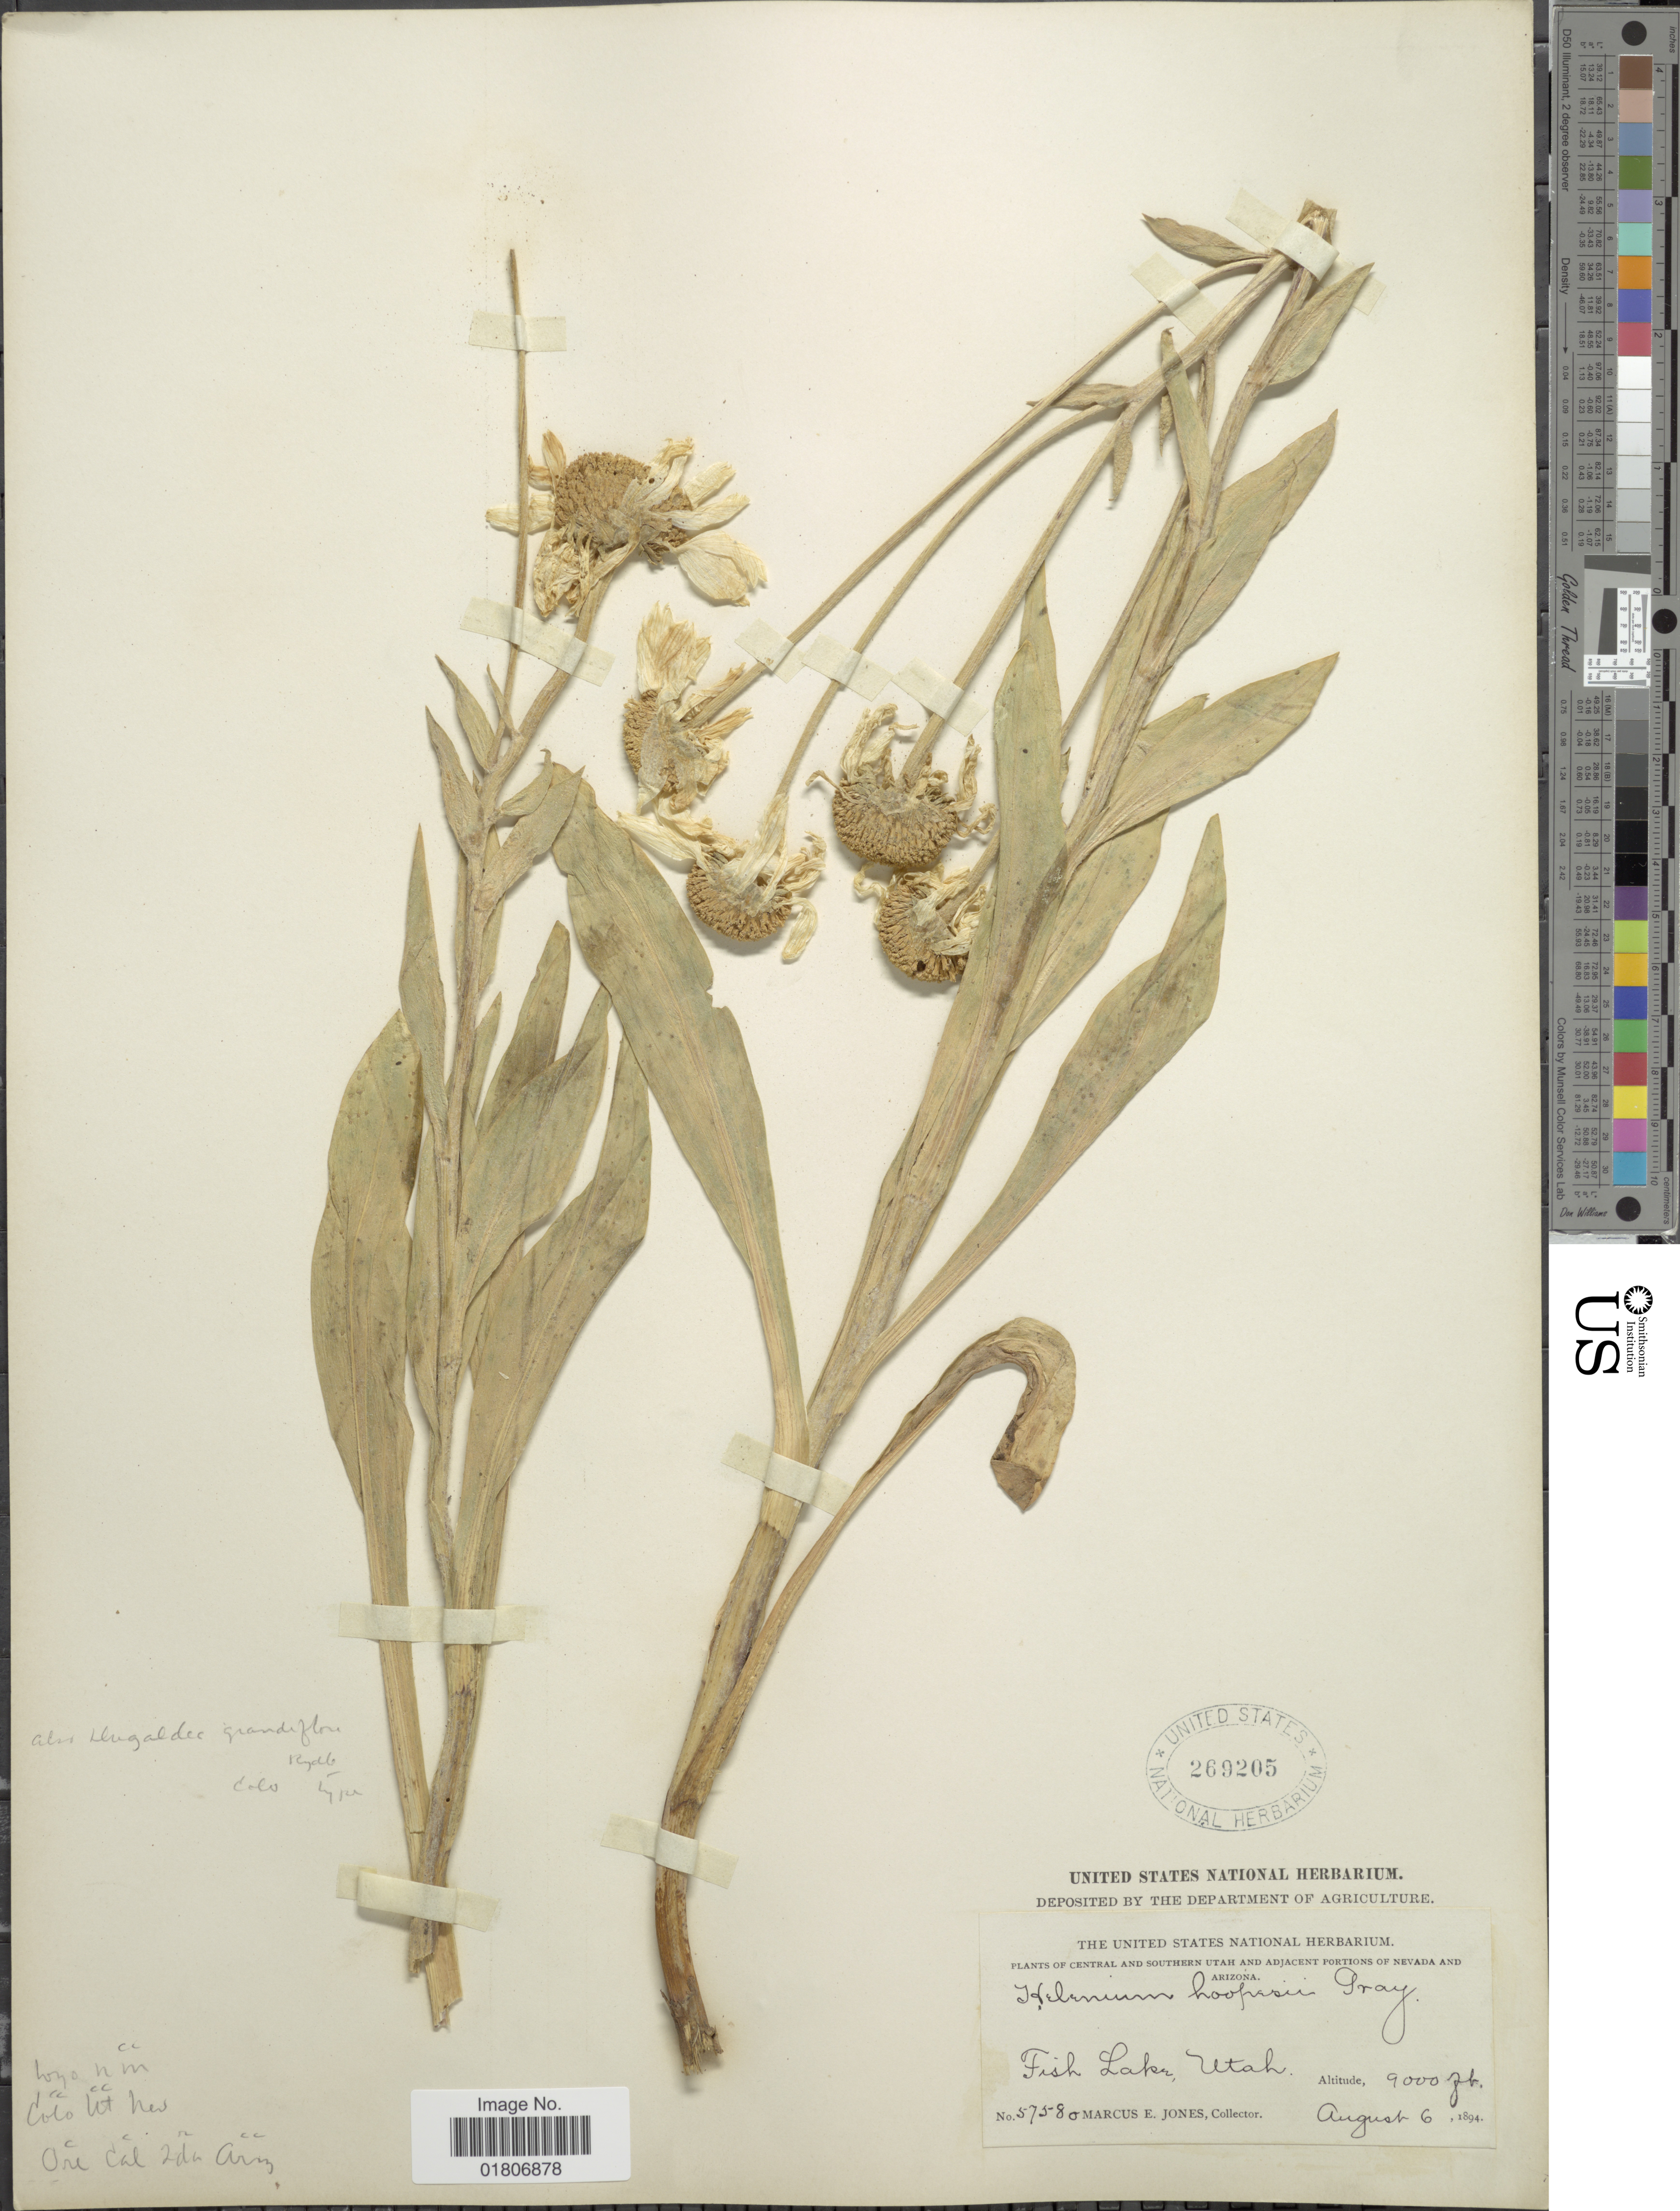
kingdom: Plantae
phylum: Tracheophyta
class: Magnoliopsida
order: Asterales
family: Asteraceae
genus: Dugaldia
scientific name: Dugaldia hoopesii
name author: (A. Gray) Rydb.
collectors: M. E. Jones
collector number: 5758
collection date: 1894-08-06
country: United States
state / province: Utah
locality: Fish Lake. Central and southern Utah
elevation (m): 2743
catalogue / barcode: US 269205